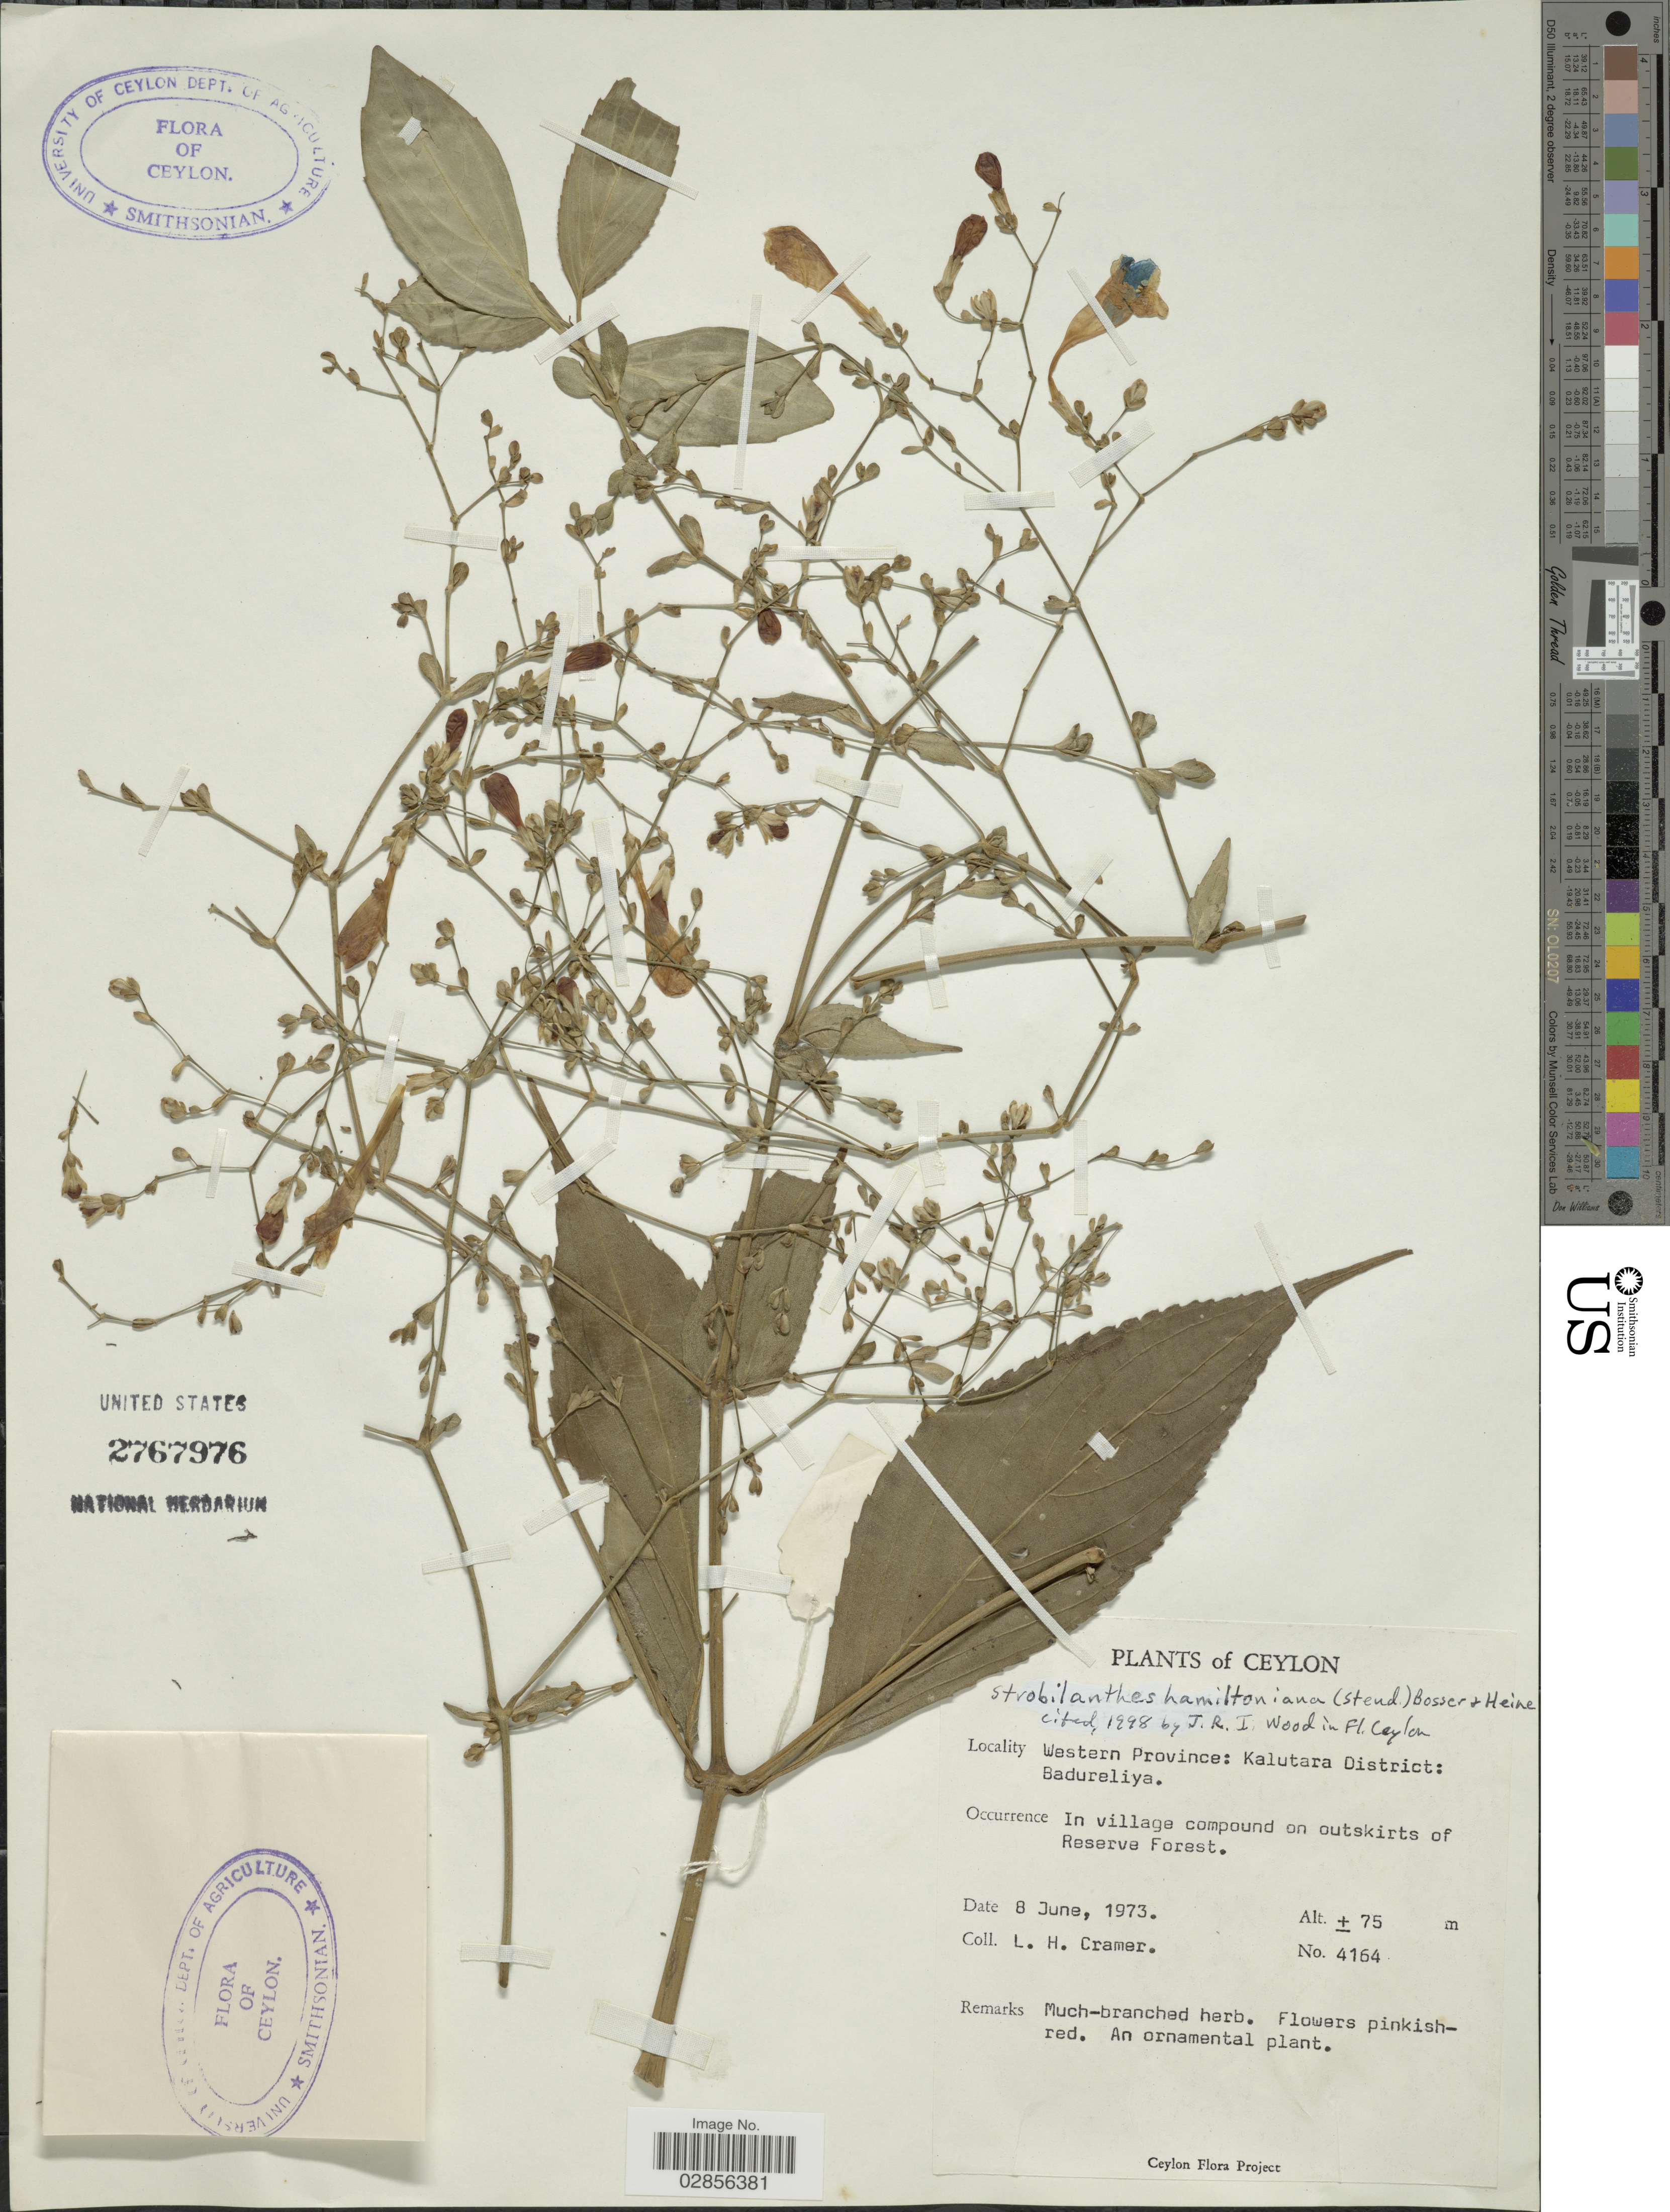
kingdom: Plantae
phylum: Tracheophyta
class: Magnoliopsida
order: Lamiales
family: Acanthaceae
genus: Strobilanthes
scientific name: Strobilanthes hamiltoniana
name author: (Steud.) Bosser & Heine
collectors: L. H. Cramer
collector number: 4161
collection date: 1973-06-08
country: Sri Lanka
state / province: Western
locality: Ceylon. Kalutara District: Badureliya.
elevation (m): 75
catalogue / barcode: US 2767976